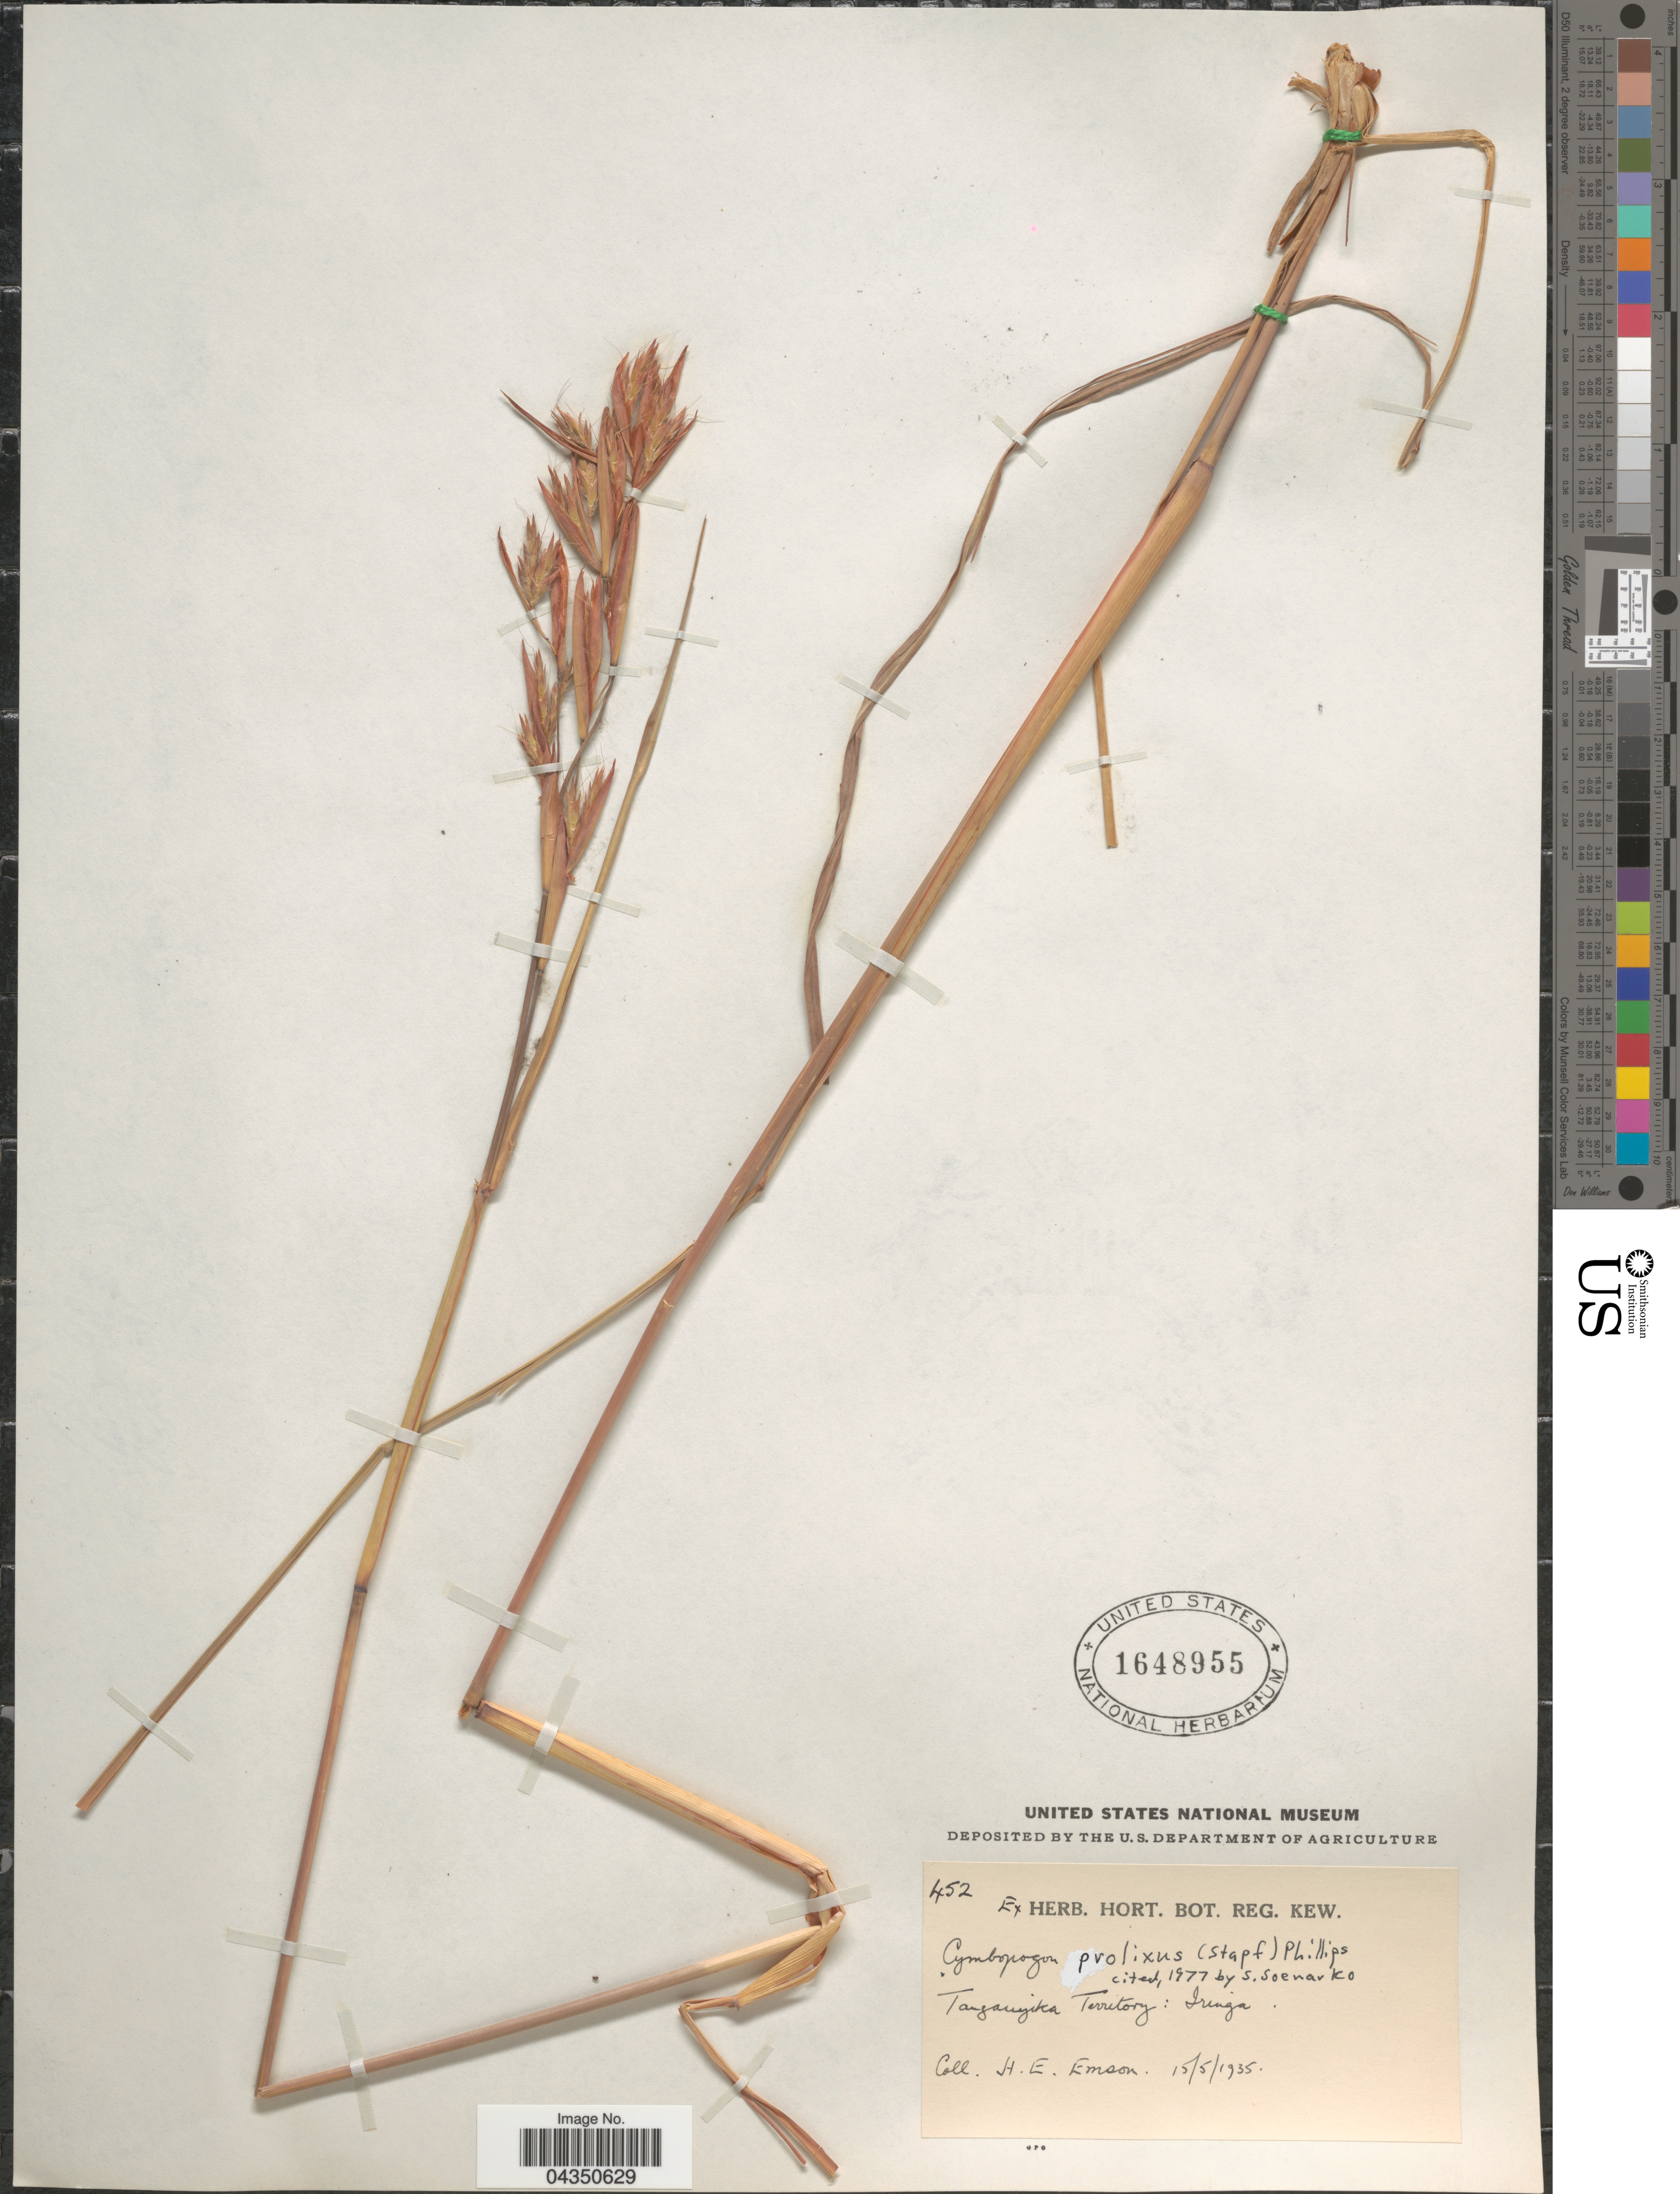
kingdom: Plantae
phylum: Tracheophyta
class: Liliopsida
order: Poales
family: Poaceae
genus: Cymbopogon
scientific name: Cymbopogon nardus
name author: (L.) Rendle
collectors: H. Emson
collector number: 452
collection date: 1935-05-15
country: Tanzania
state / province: Iringa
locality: Tanganyika Territory.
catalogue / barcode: US 1648955